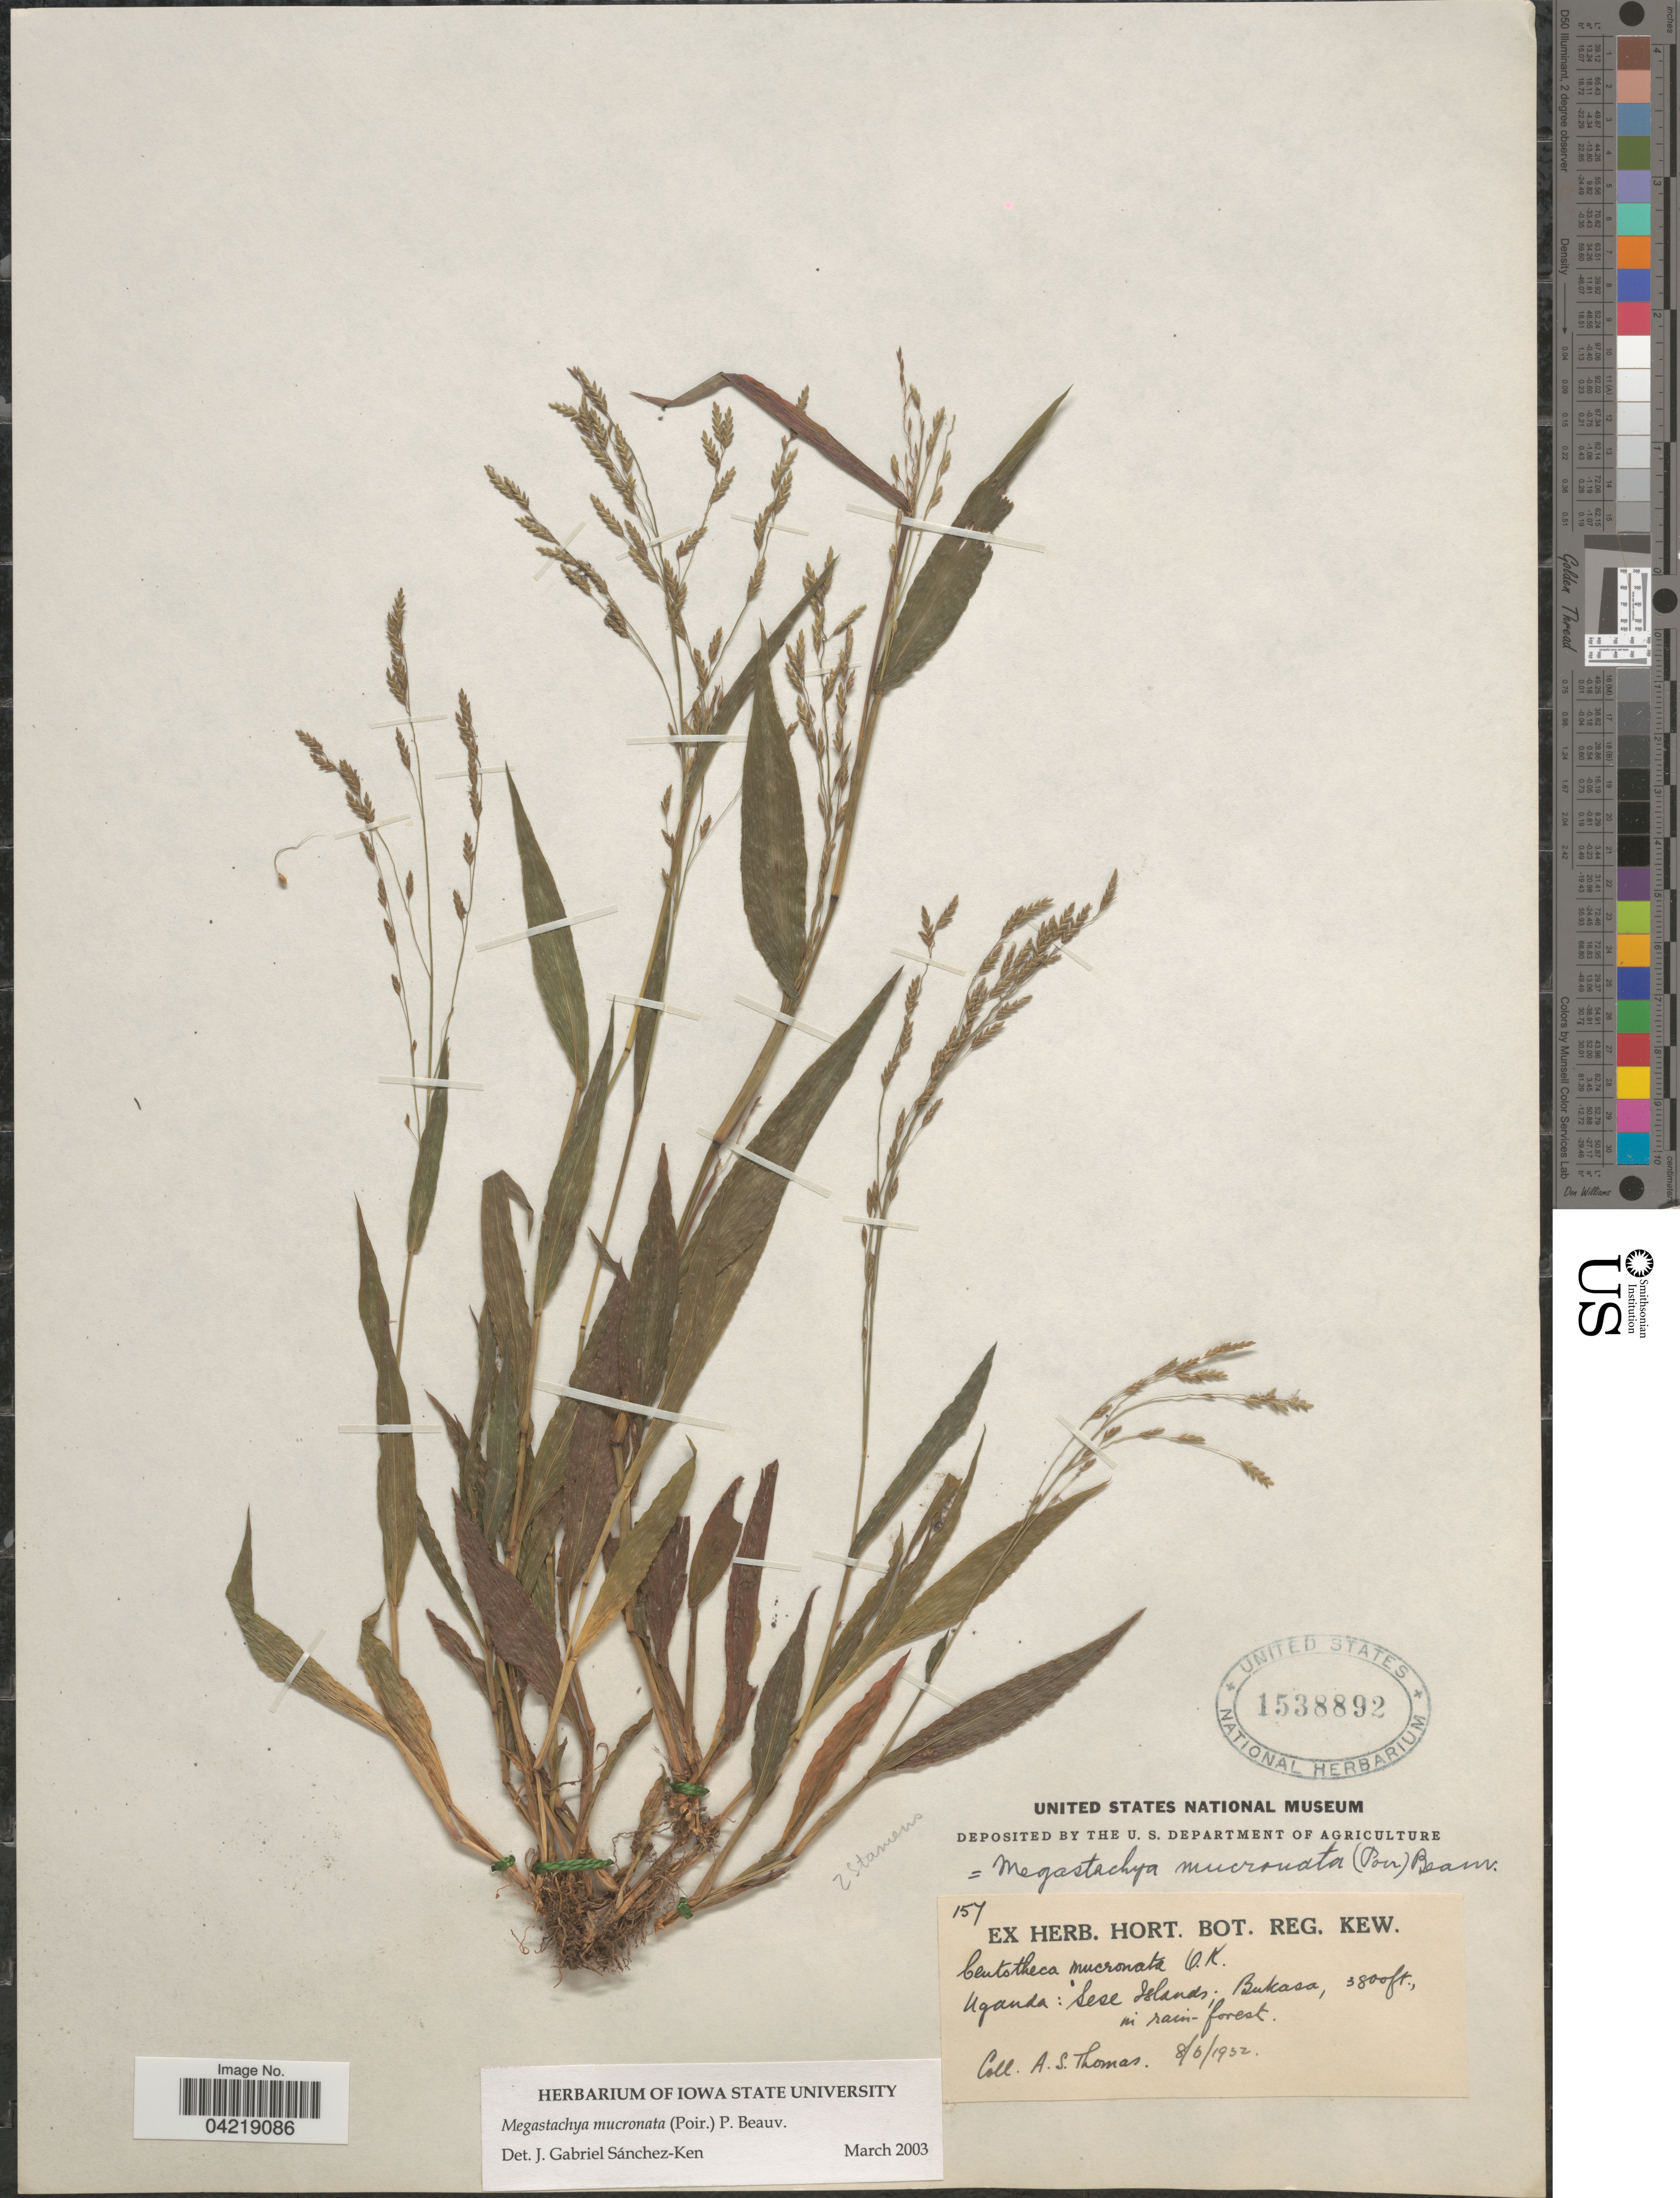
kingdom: Plantae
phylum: Tracheophyta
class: Liliopsida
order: Poales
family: Poaceae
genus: Megastachya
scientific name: Megastachya mucronata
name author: (Poir.) P. Beauv.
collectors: A. Thomas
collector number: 157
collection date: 1932-06-08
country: Uganda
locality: Uganda: Sese Islands; Bukasa, in rain-forest.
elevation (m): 1158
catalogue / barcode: US 1538892